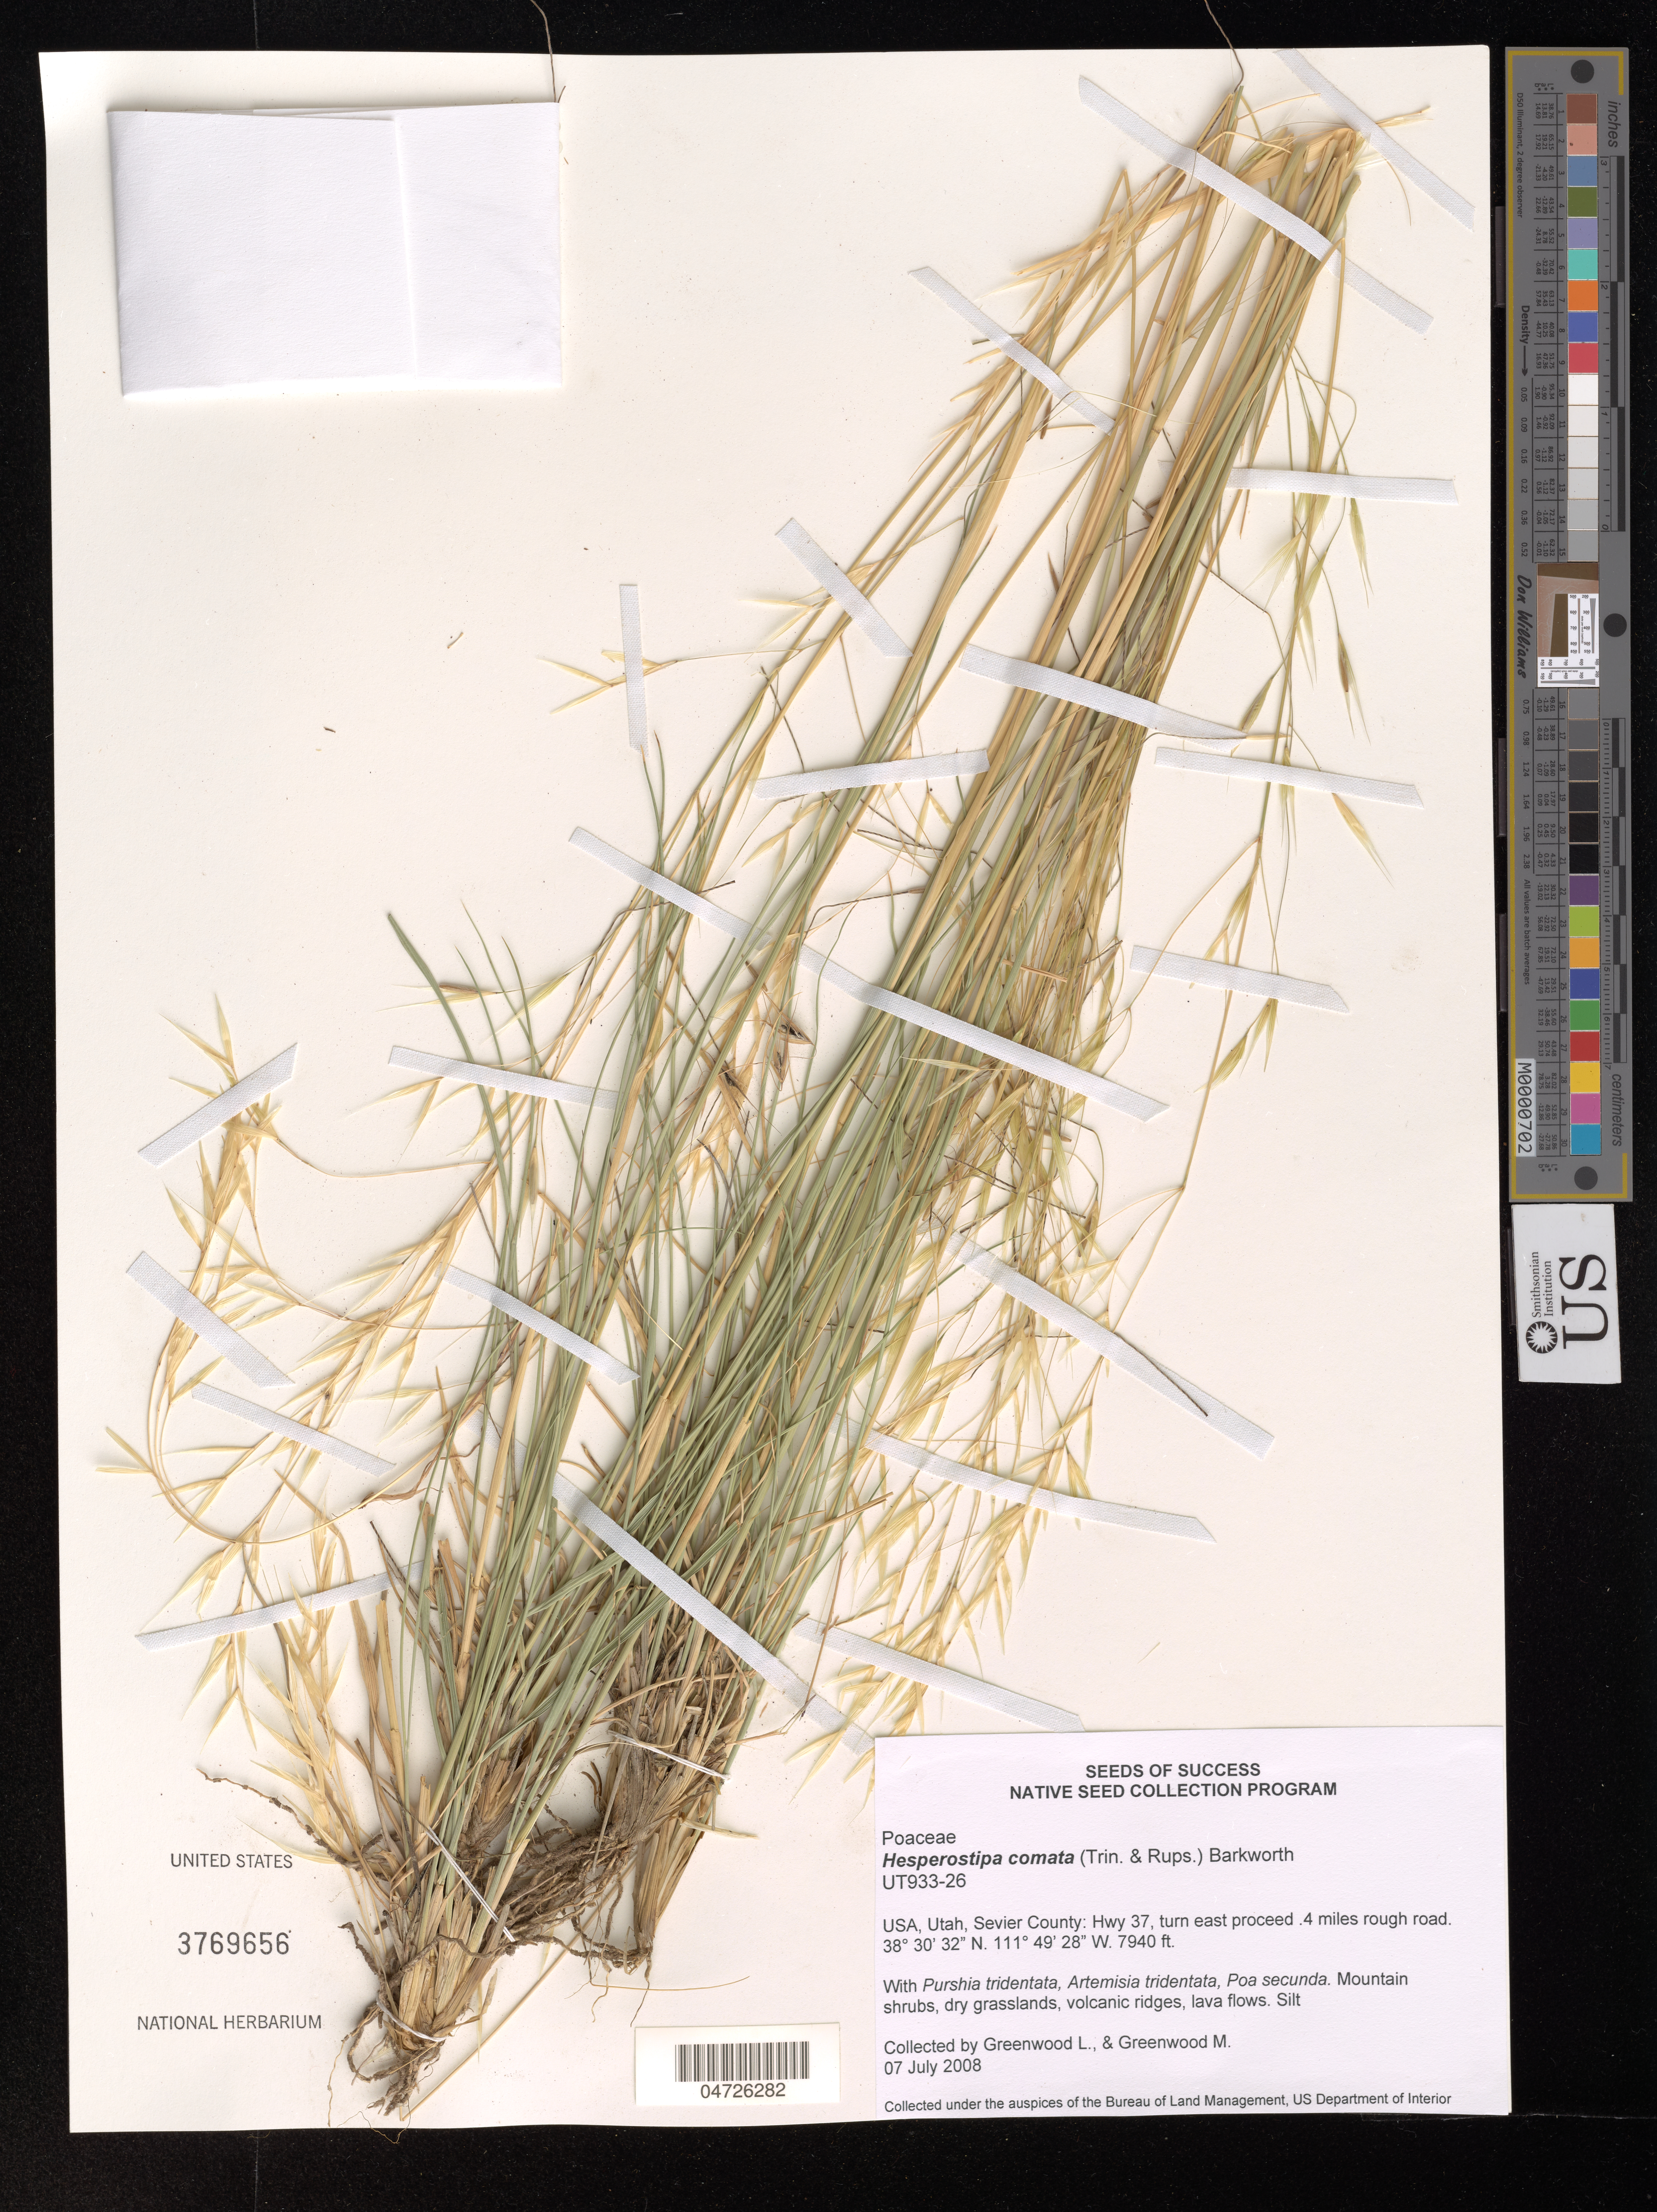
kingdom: Plantae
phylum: Tracheophyta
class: Liliopsida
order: Poales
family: Poaceae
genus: Hesperostipa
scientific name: Hesperostipa comata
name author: (Trin. & Rupr.) Barkworth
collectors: L. Greenwood & Greenwood, M.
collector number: UT933-26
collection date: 2008-07-07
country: United States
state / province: Utah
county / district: Sevier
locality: Sevier County: Hwy 37, turn east proceed .4 miles rough road.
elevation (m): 2420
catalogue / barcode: US 3769656